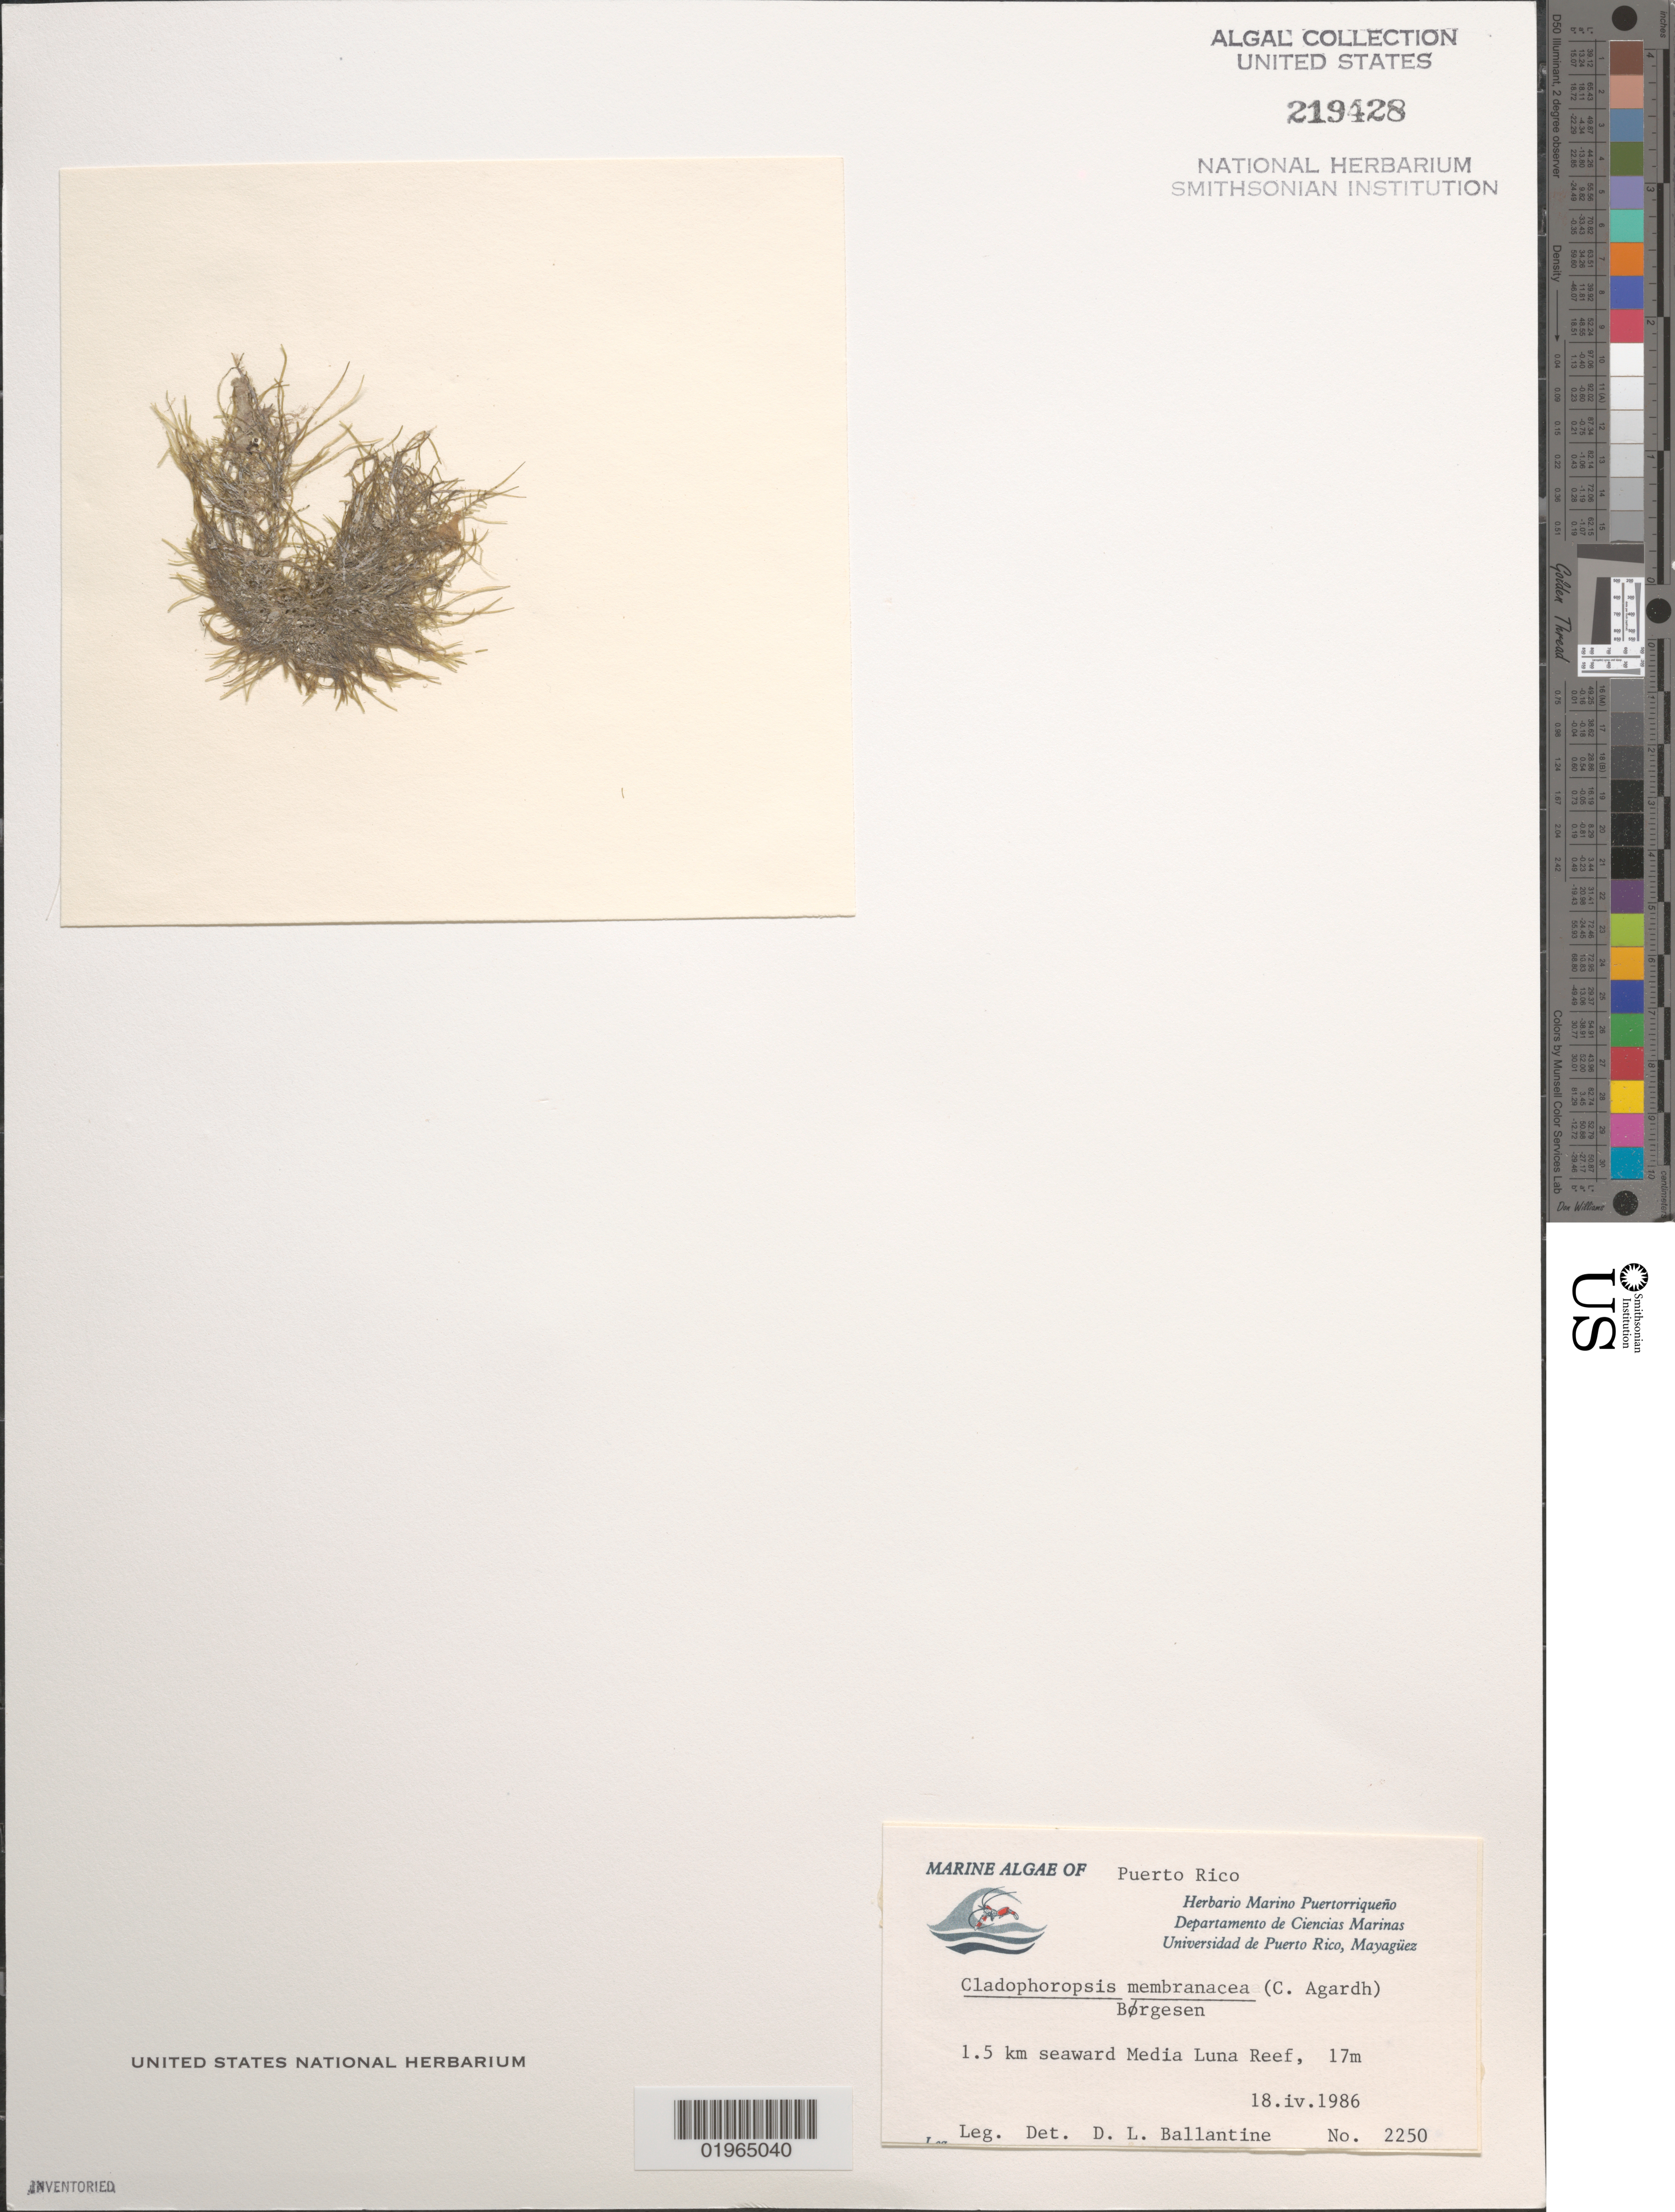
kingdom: Plantae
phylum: Chlorophyta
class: Ulvophyceae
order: Siphonocladales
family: Boodleaceae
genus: Cladophoropsis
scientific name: Cladophoropsis membranacea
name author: (Hofman-Bang) Børgesen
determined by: Ballantine, D. L.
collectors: D.L. Ballantine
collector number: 2250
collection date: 1986-04-18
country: Puerto Rico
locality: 1.5 km seaward Media Luna Reef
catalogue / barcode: US 219428